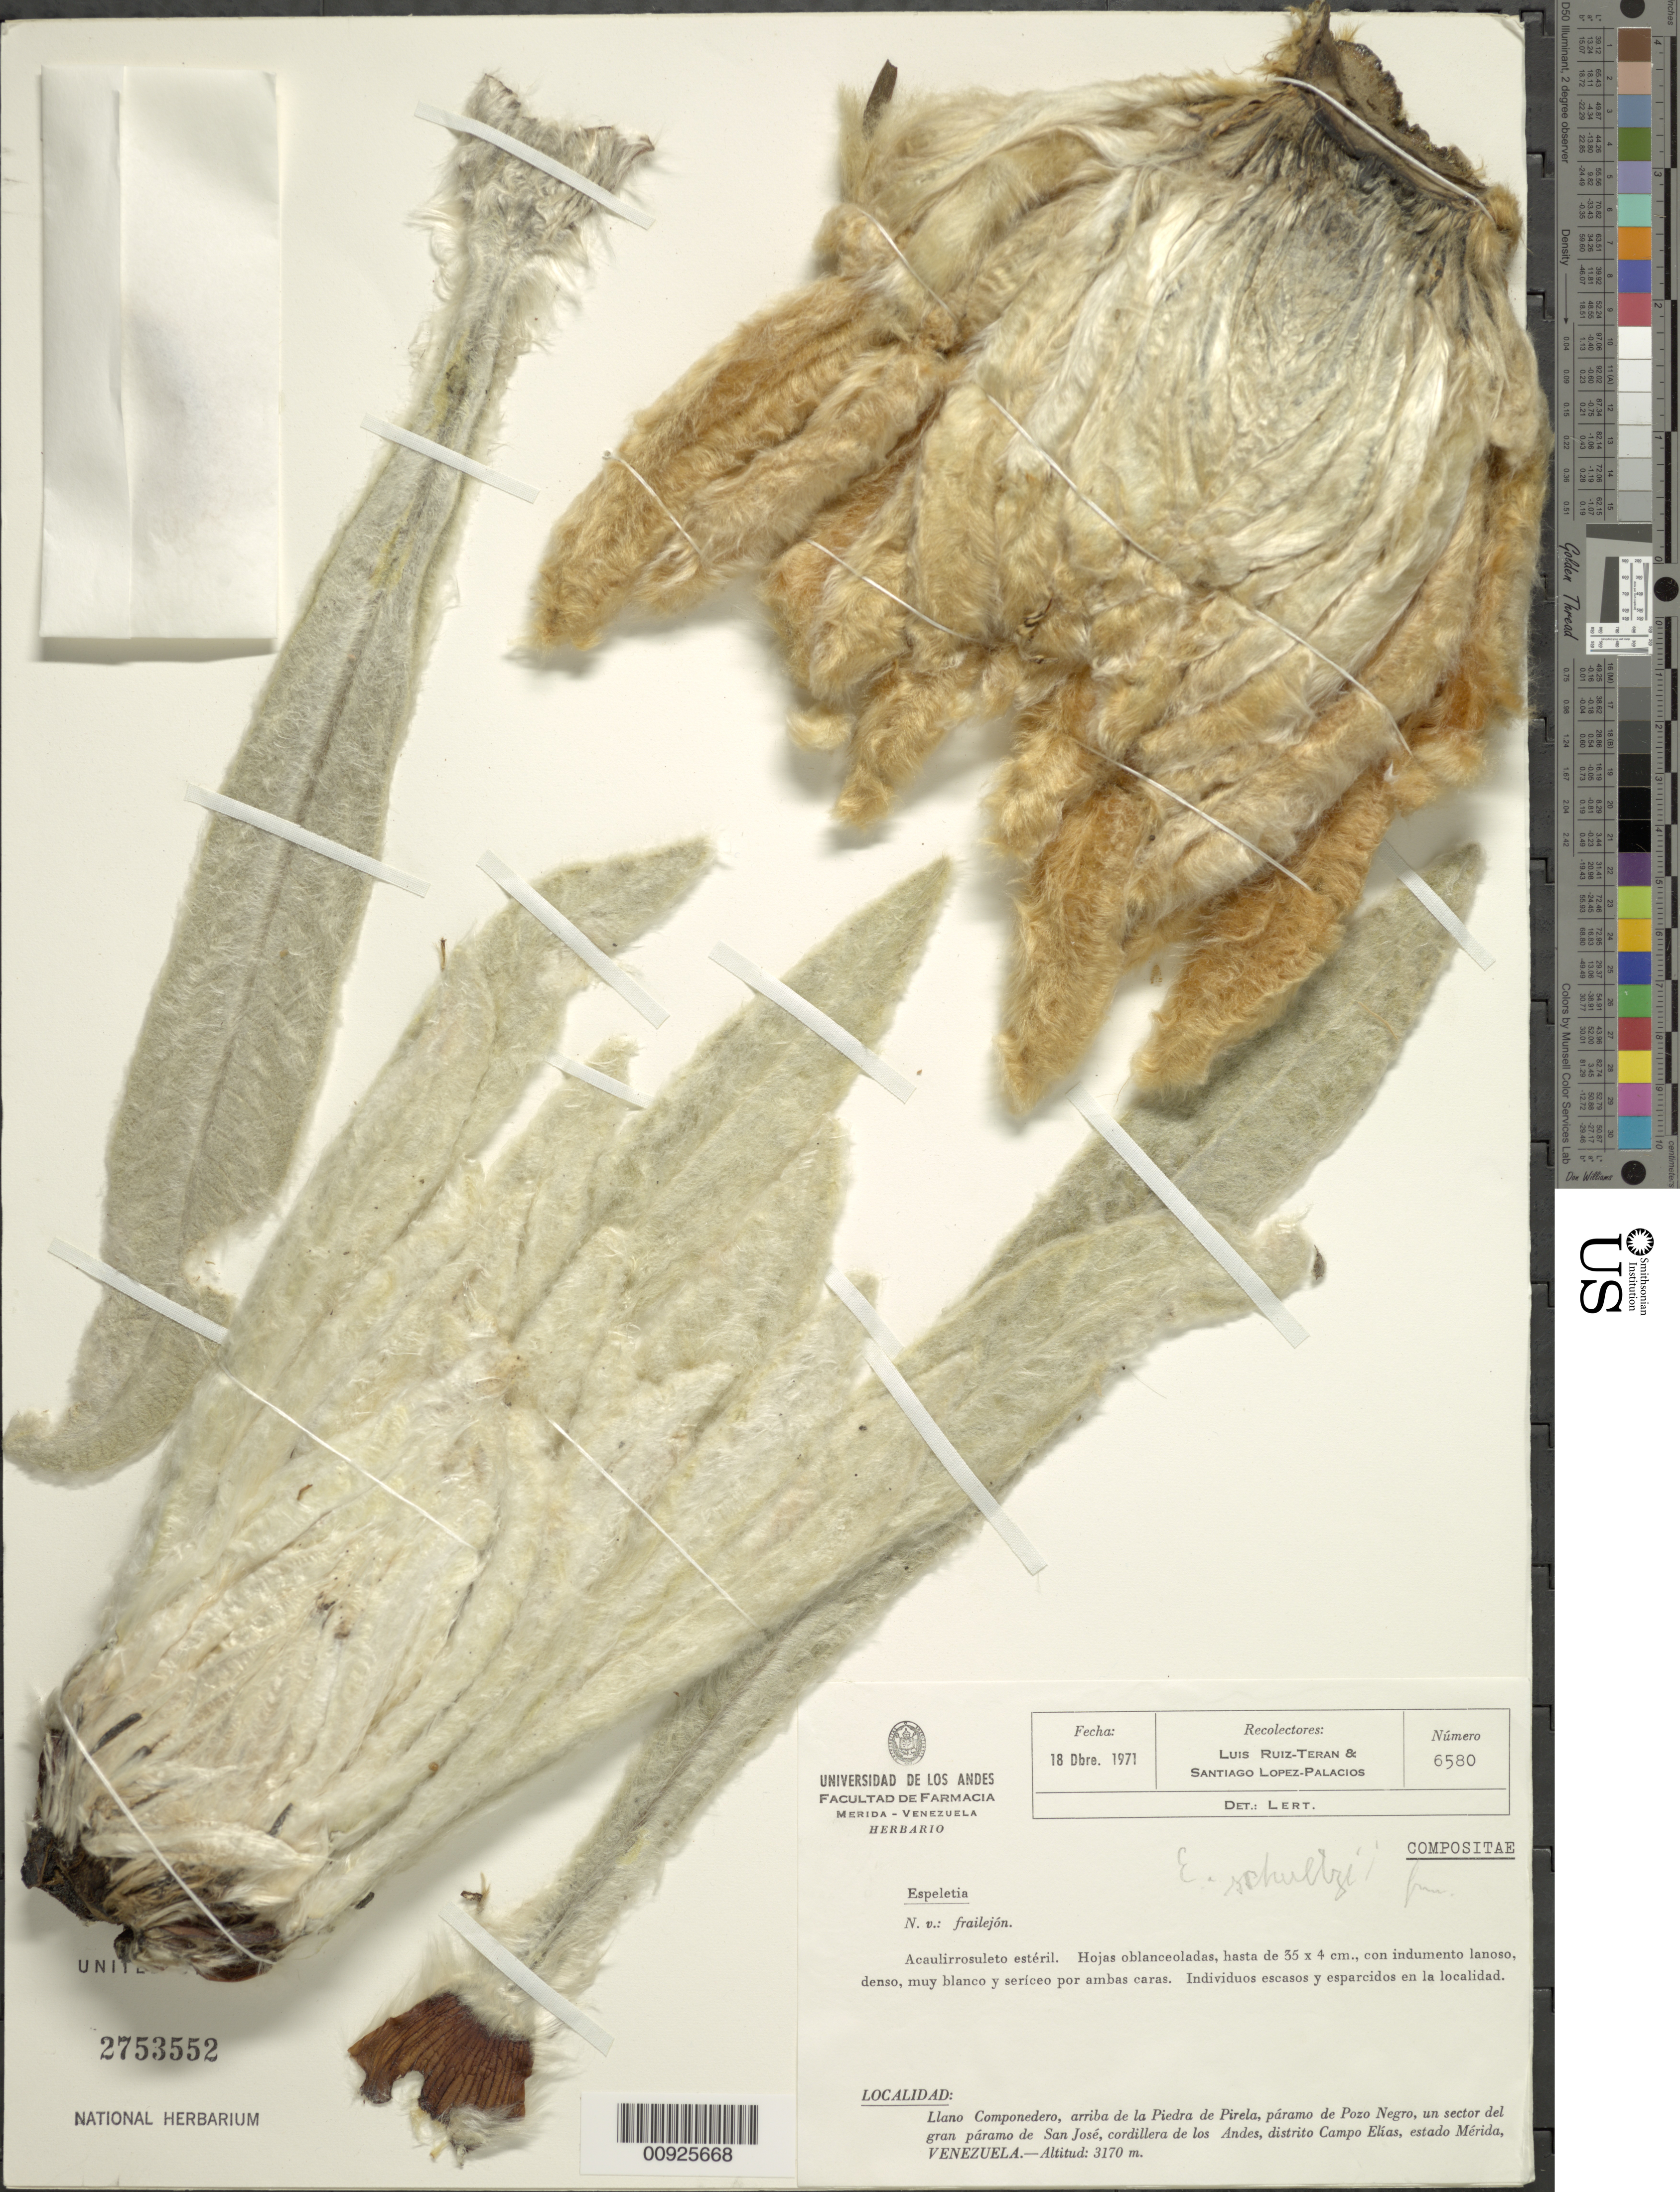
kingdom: Plantae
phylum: Tracheophyta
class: Magnoliopsida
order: Asterales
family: Asteraceae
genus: Espeletia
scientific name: Espeletia schultzii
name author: Wedd.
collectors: L. E. Ruíz-Terán & M. López Figueiras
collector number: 6580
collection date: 1971-12-18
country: Venezuela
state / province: Mérida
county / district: Campo Elías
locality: Páramo de Pozo Negro. Llano Camponedero, arriba de la Piedra de Pirela, páramo de Pozo Negro, un sector del gran páramo de San José, cordillera de los Andes.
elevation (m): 3170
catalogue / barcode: US 2753552